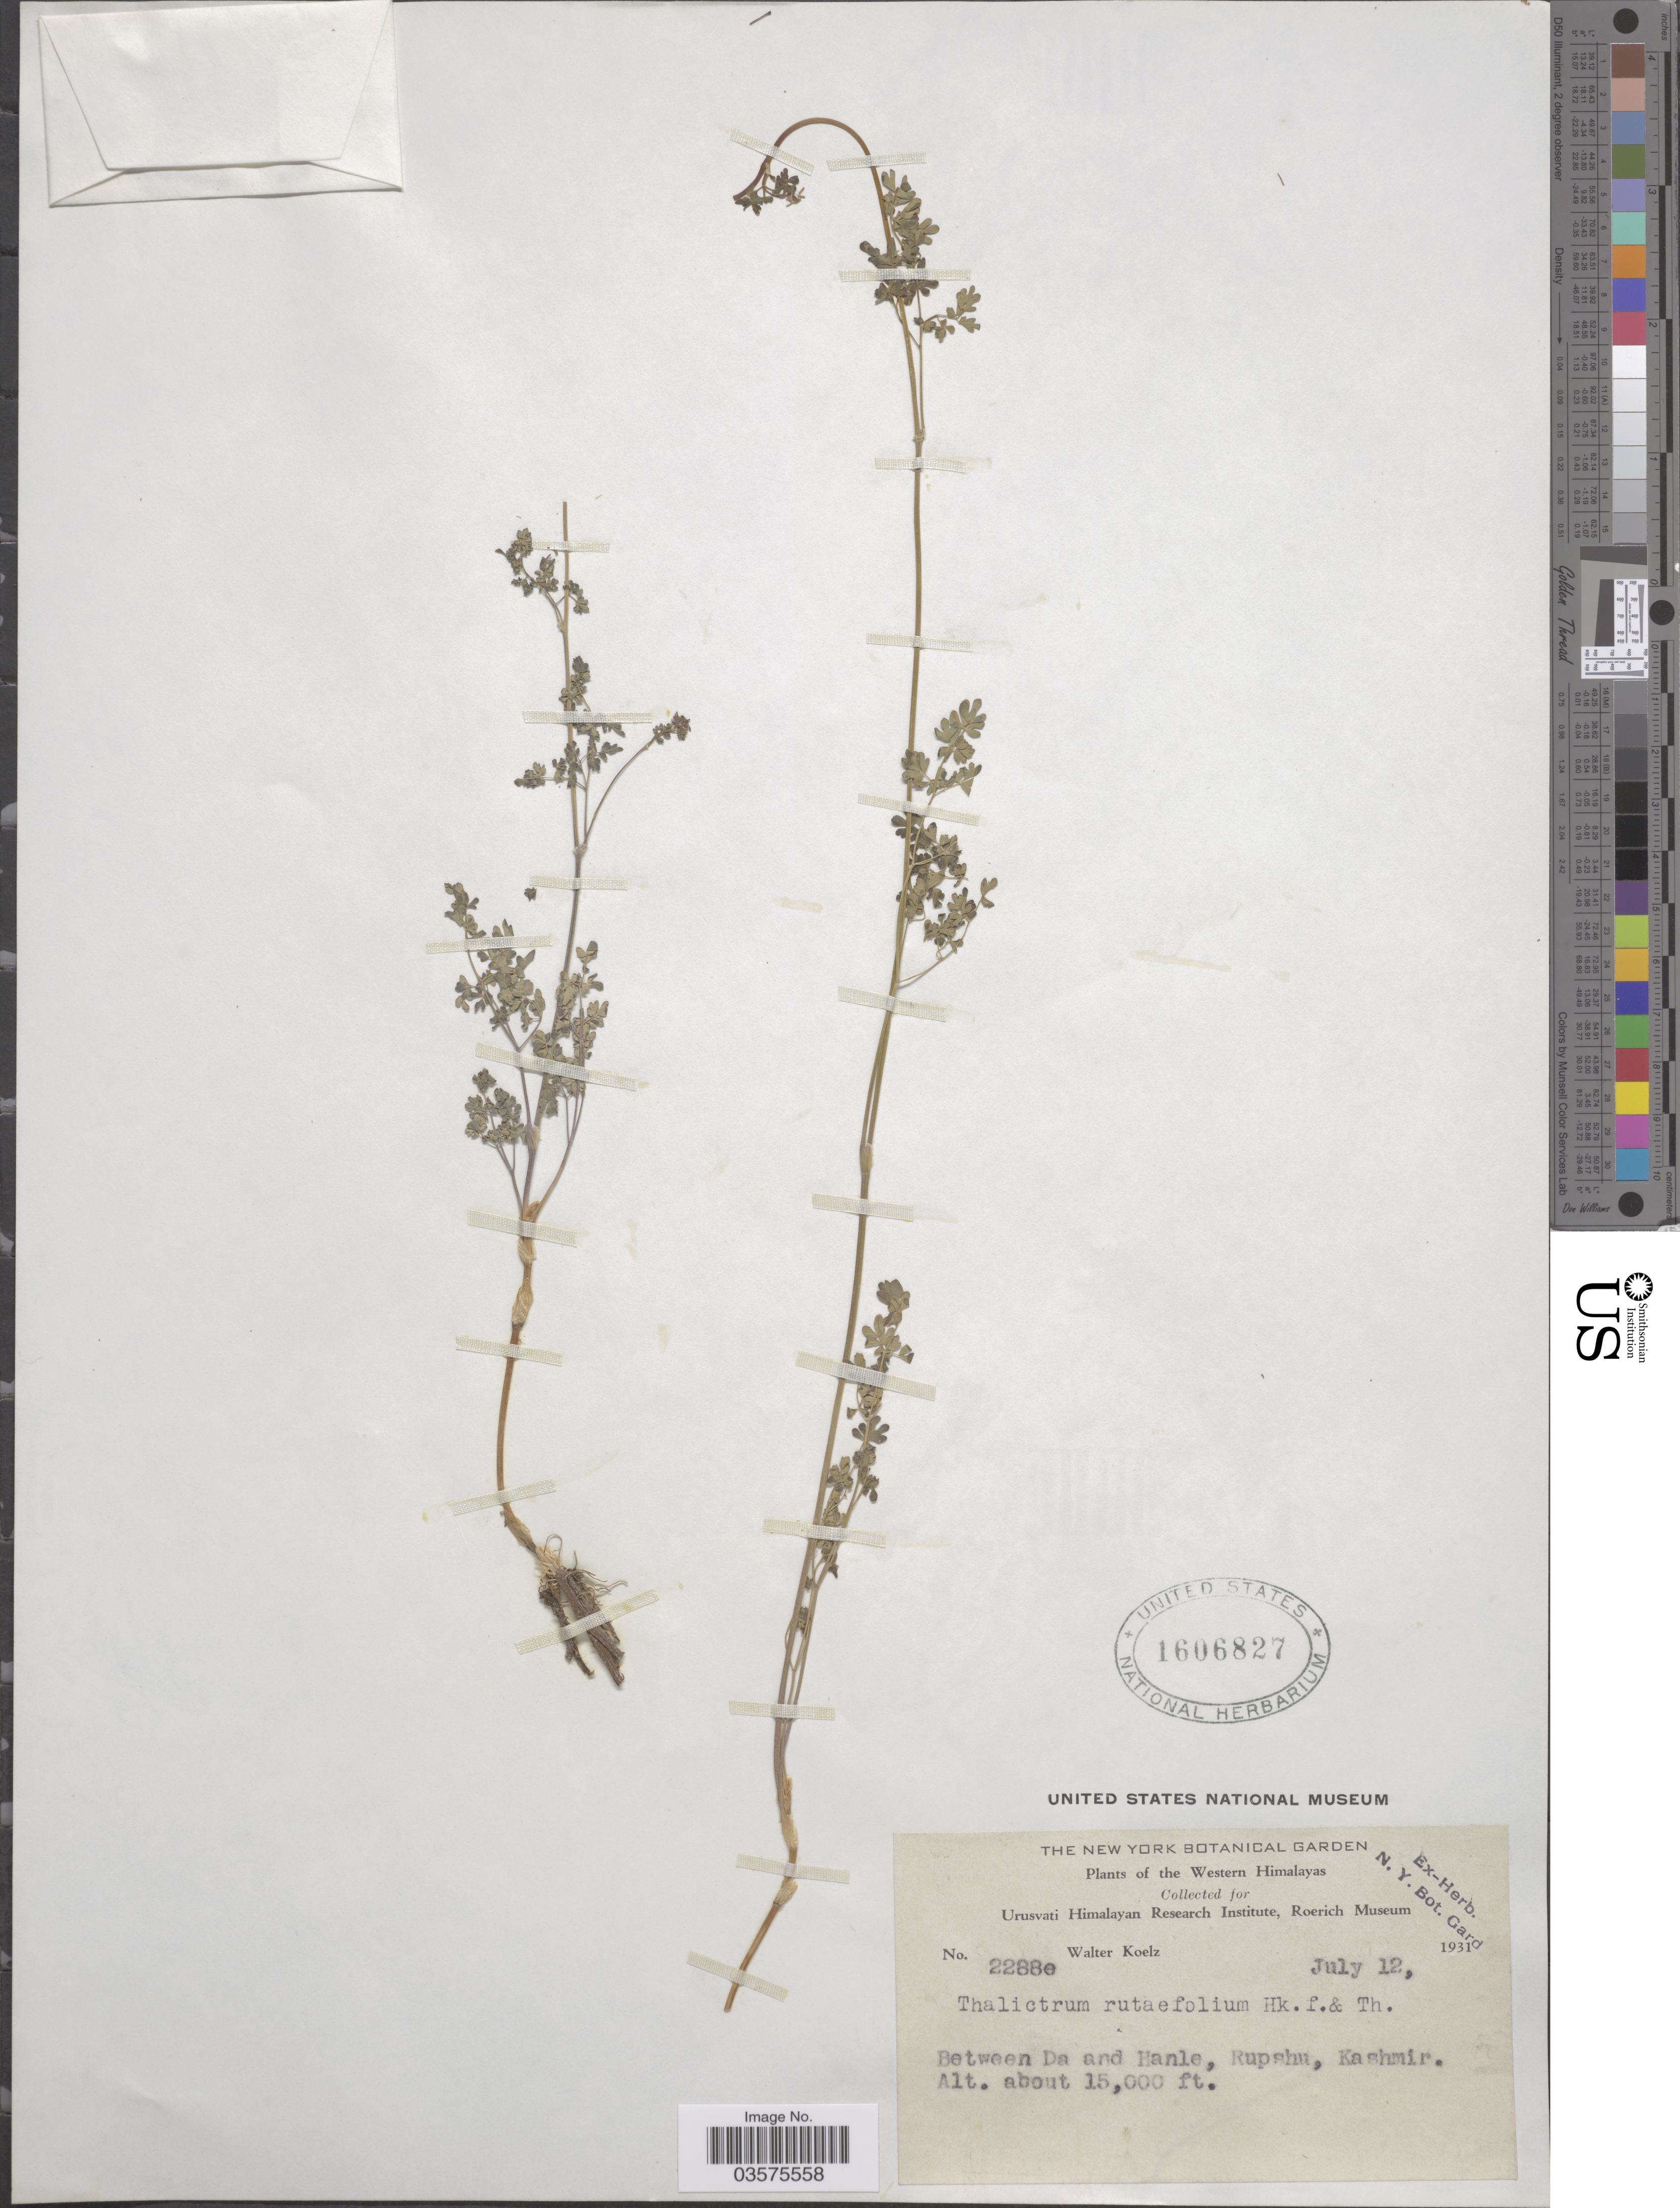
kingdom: Plantae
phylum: Tracheophyta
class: Magnoliopsida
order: Ranunculales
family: Ranunculaceae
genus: Thalictrum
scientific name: Thalictrum rutifolium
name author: Hook. f. & Thomson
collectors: W. N. Koelz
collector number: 2288e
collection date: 1931-07-12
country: India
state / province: Jammu and Kashmir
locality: Western Himalayas. Between Da and Hanle, Rupshu, Kashmir.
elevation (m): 4572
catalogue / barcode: US 1606827